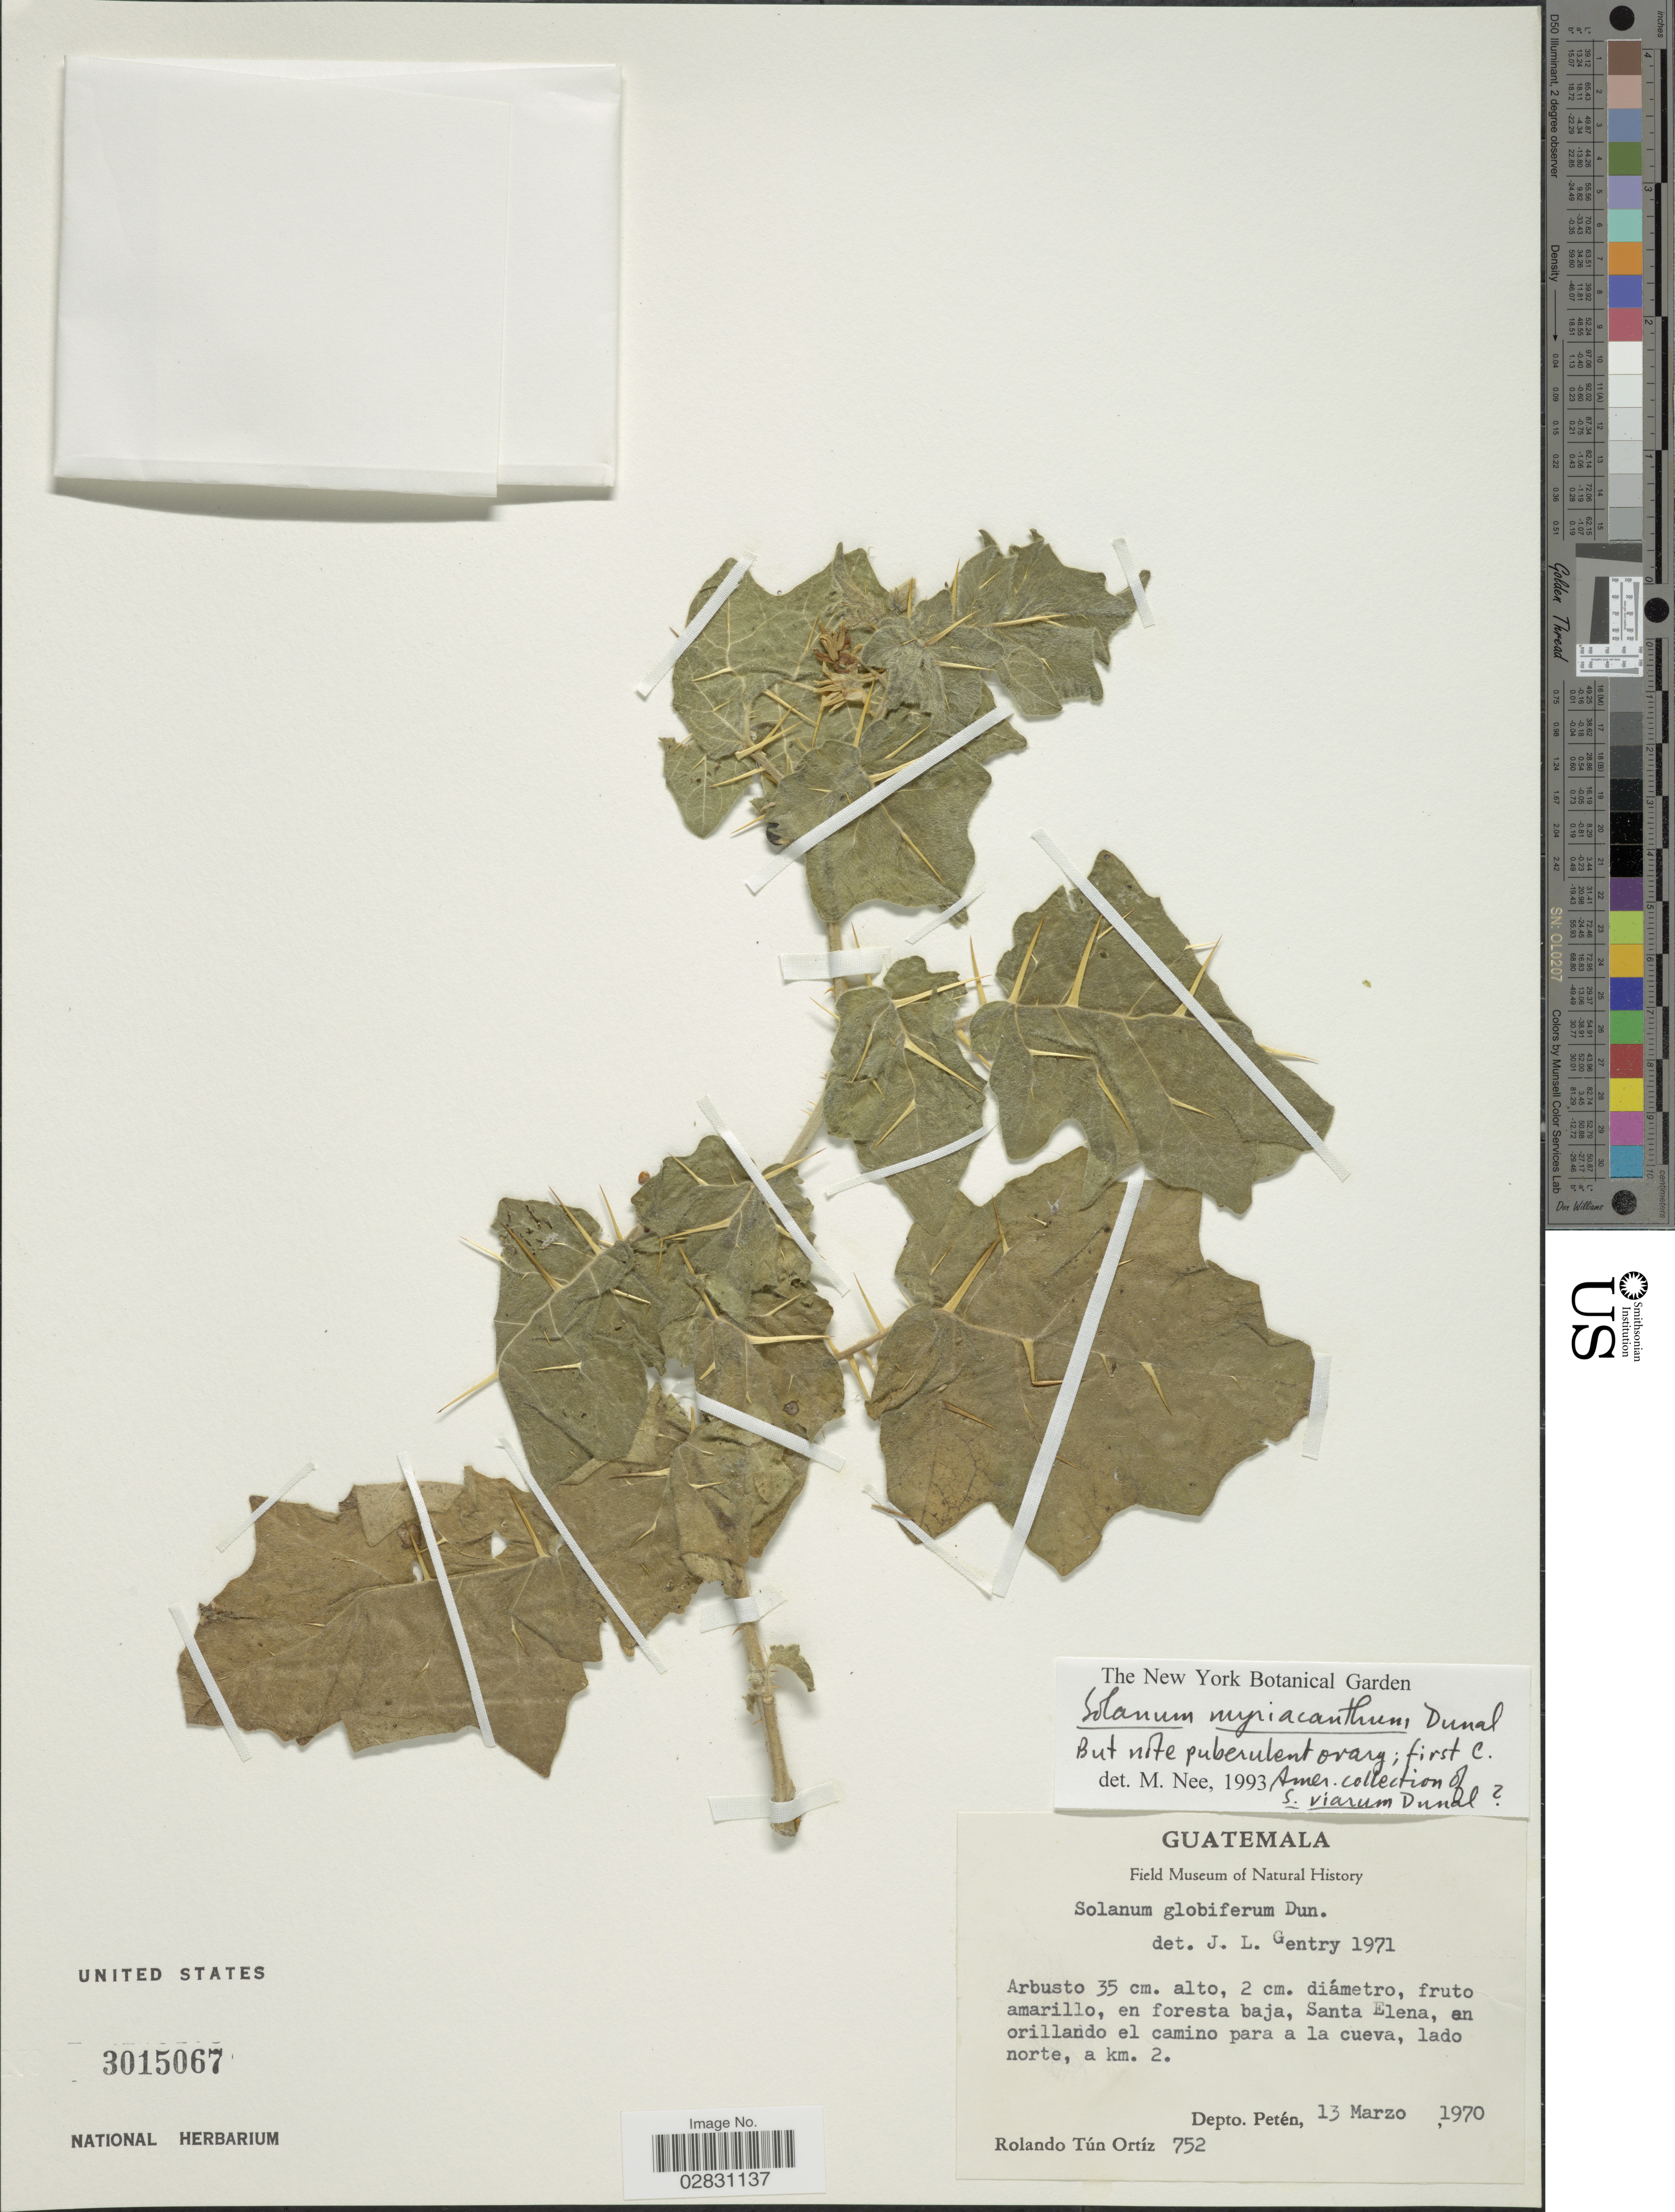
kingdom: Plantae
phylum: Tracheophyta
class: Magnoliopsida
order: Solanales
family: Solanaceae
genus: Solanum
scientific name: Solanum myrianthum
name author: Britton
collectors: R. T. Ortíz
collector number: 752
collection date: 1970-03-13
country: Guatemala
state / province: El Petén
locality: Santa Elena, en orillando el camino para a la cueva, lado norte, a km. 2, Depto. Petén.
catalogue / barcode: US 3015067